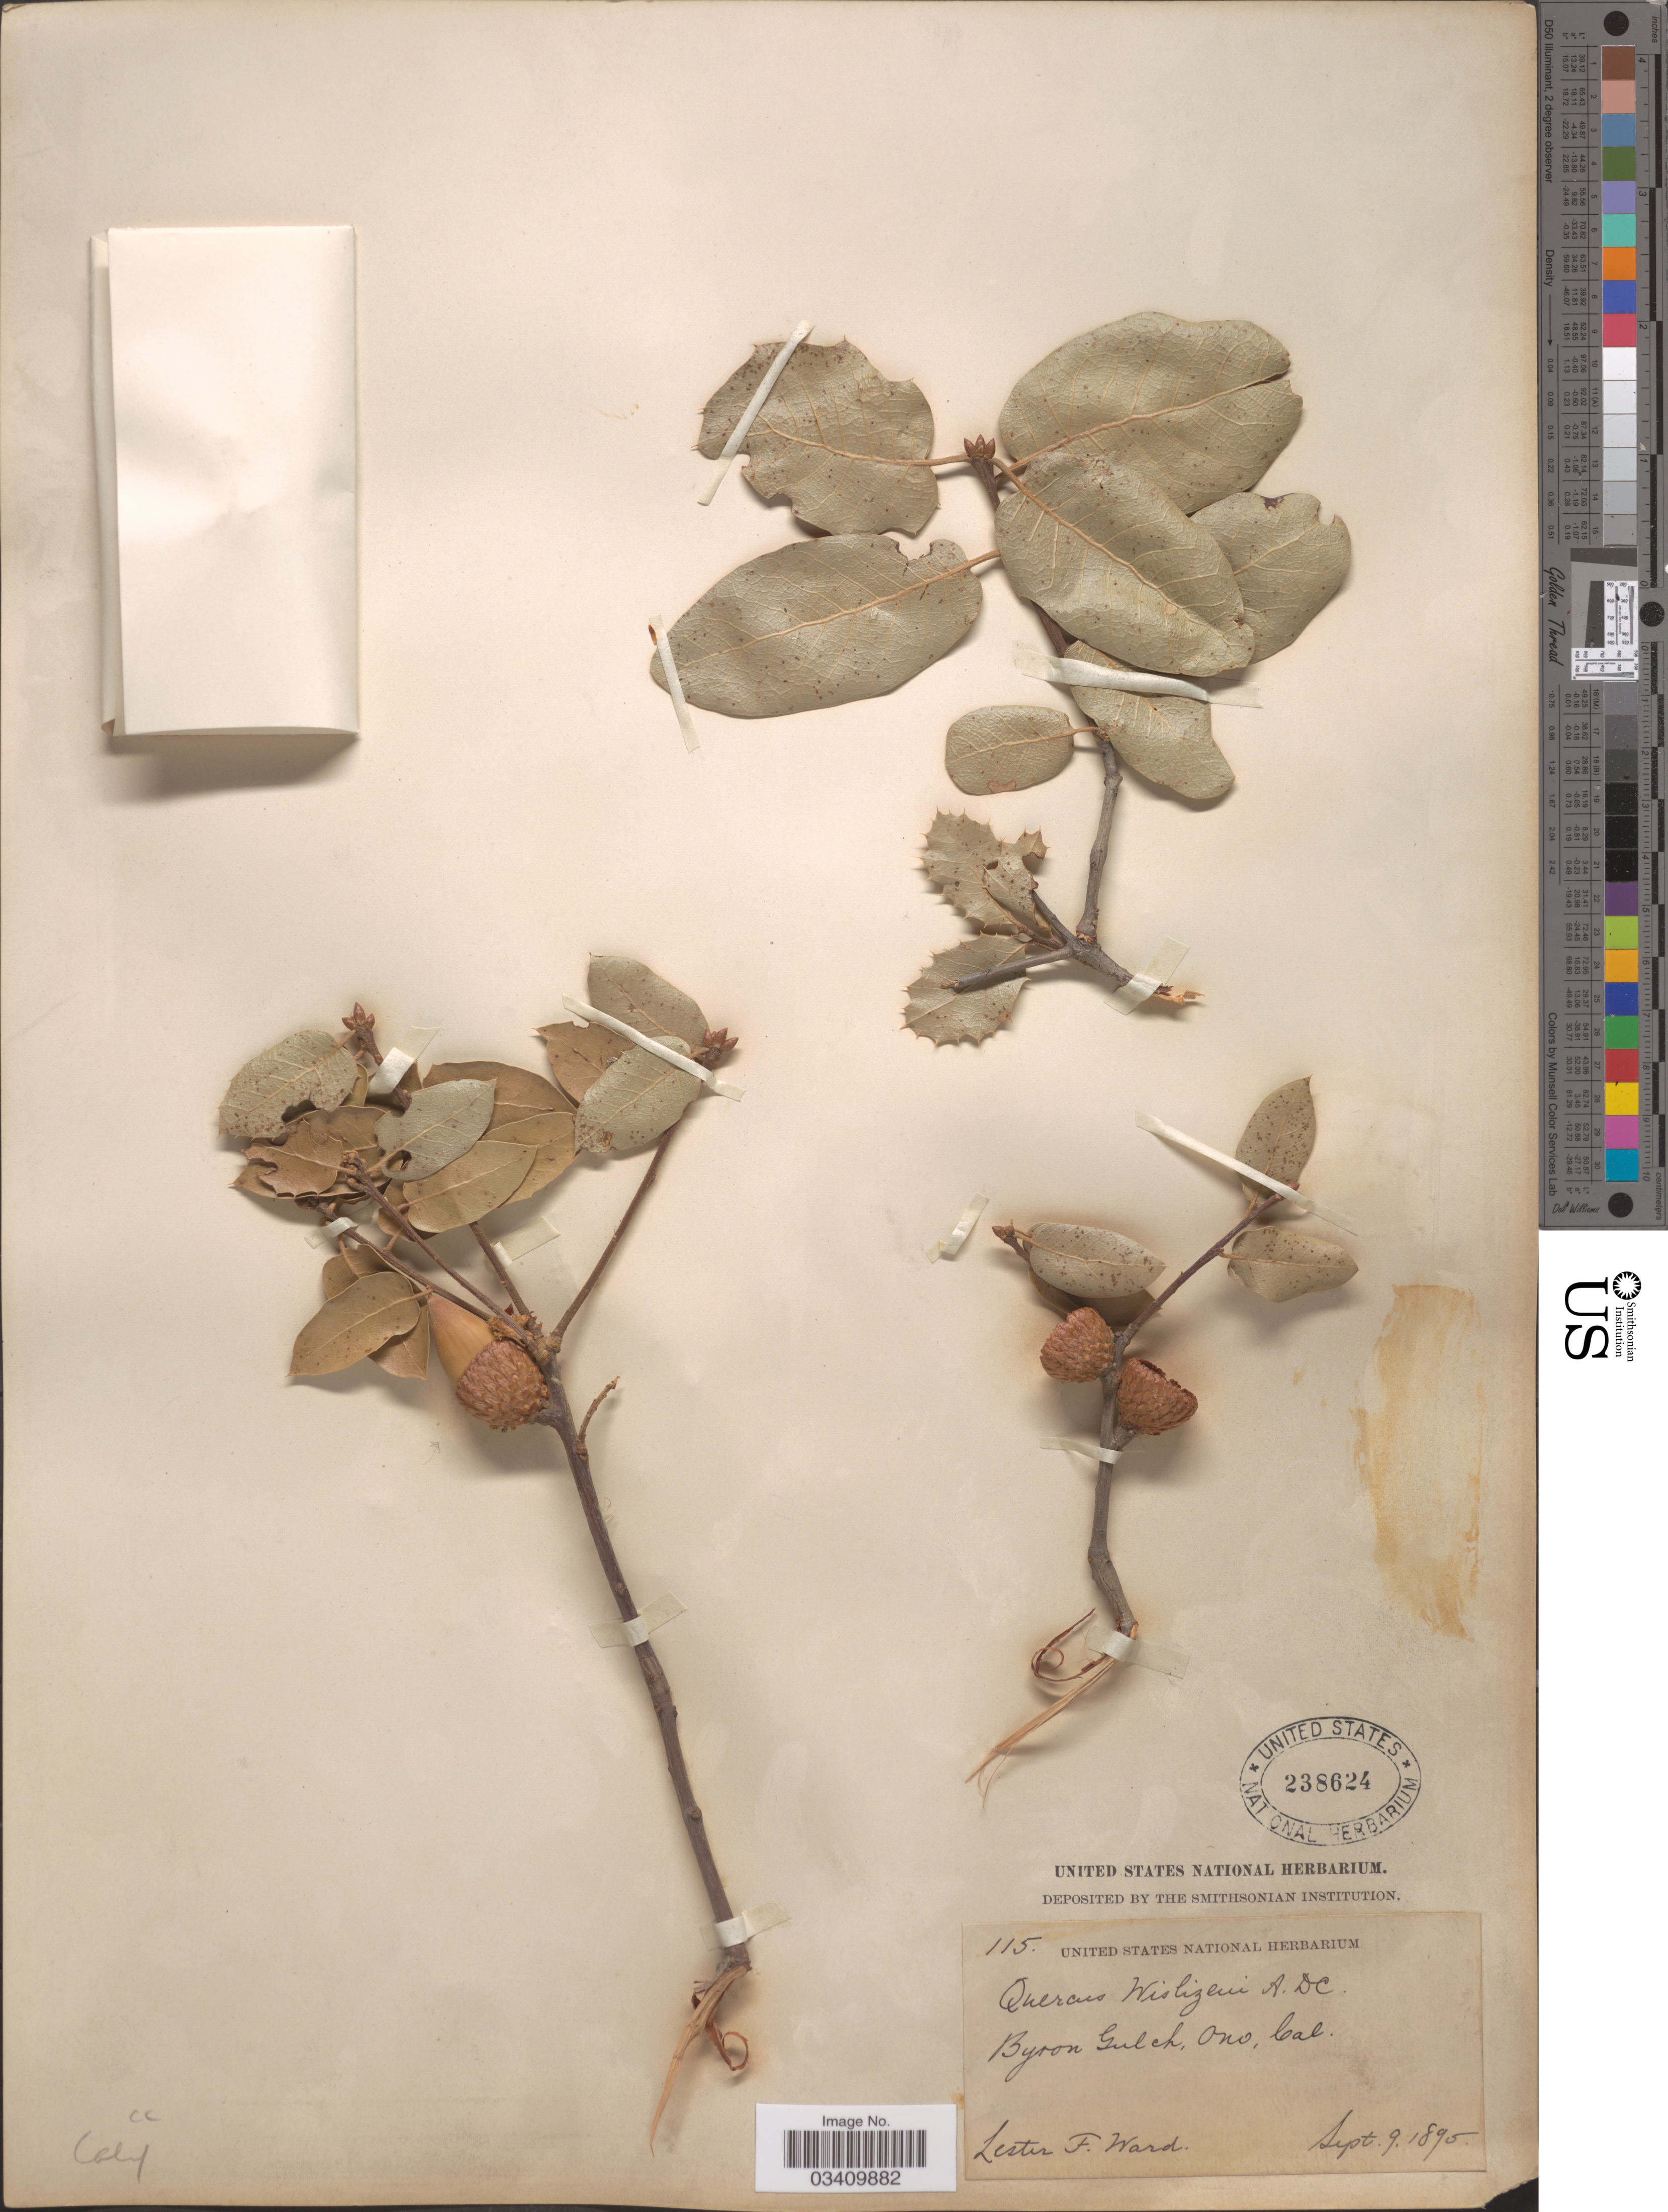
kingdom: Plantae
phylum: Tracheophyta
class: Magnoliopsida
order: Fagales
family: Fagaceae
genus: Quercus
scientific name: Quercus wislizeni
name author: A. DC.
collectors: L. F. Ward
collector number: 115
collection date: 1895-09-09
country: United States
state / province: California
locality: Byron Gulch, Ono.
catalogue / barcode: US 238624